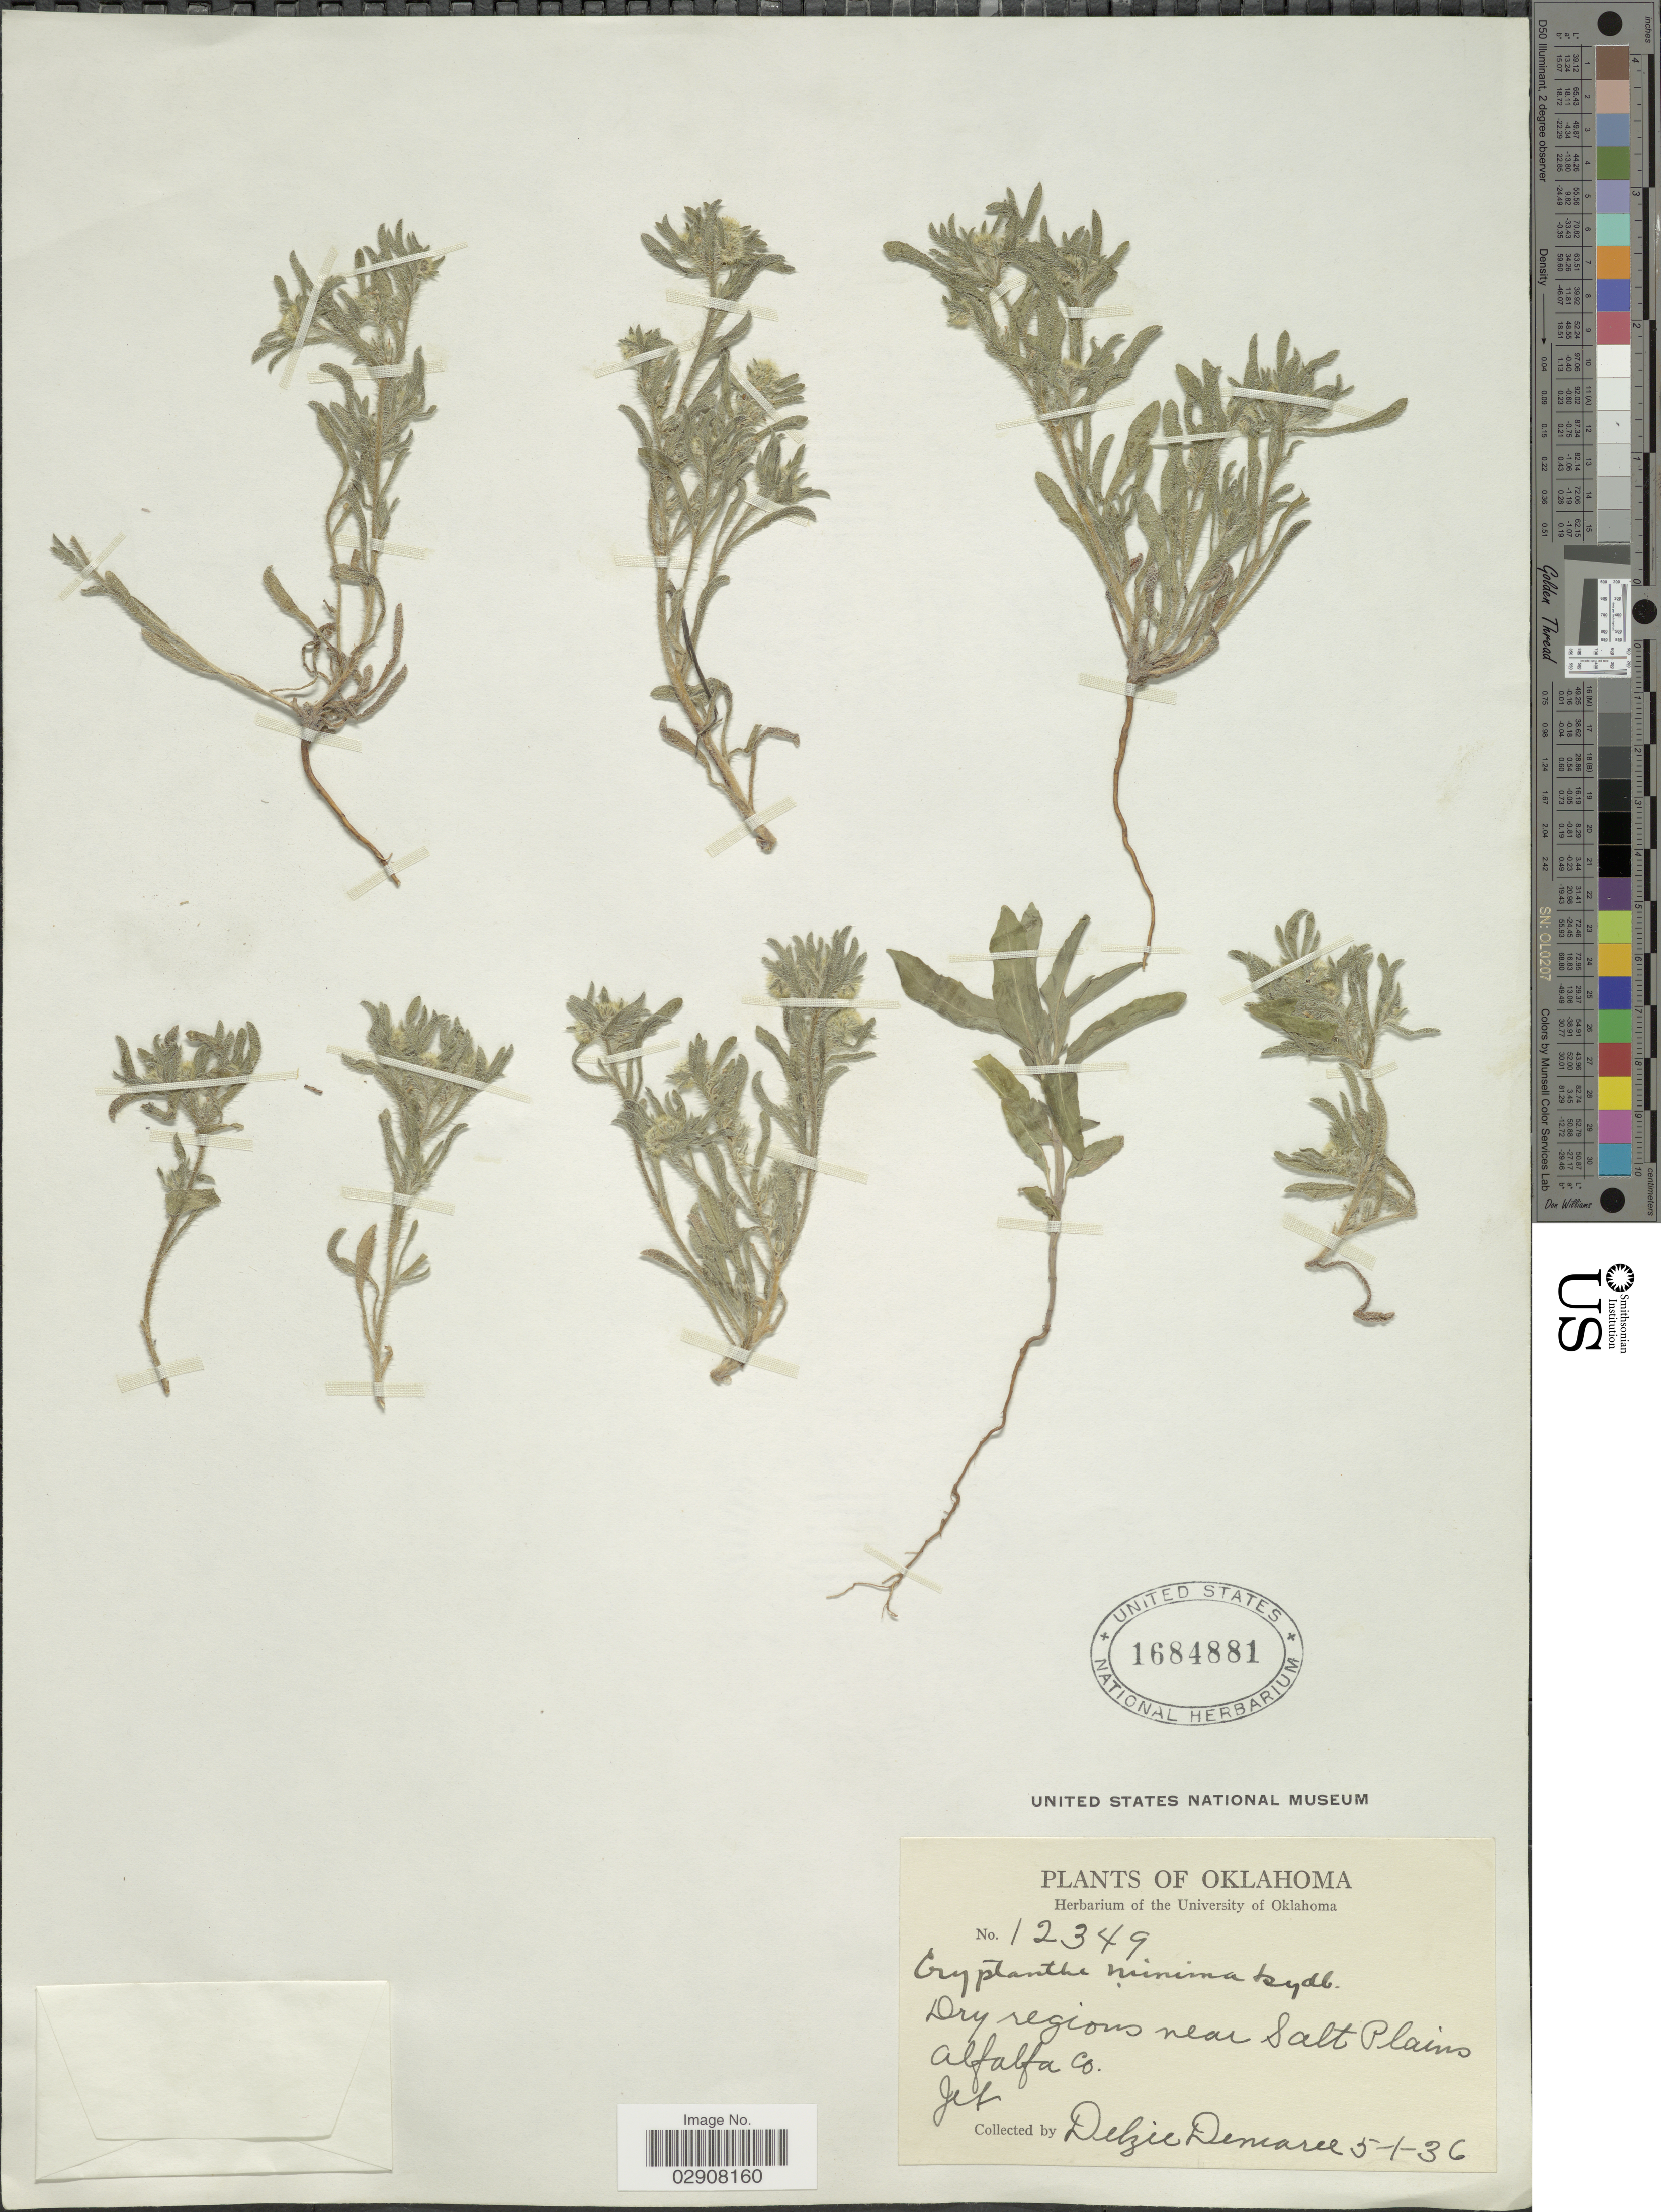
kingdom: Plantae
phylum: Tracheophyta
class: Magnoliopsida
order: Boraginales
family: Boraginaceae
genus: Cryptantha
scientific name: Cryptantha minima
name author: Rydb.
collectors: D. Demaree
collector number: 12349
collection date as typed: Transcribed d/m/y: 1/5/36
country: United States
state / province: Oklahoma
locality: Dry regions near Salt Plains, Alfalfa Co. Jct.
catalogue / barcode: US 1684881